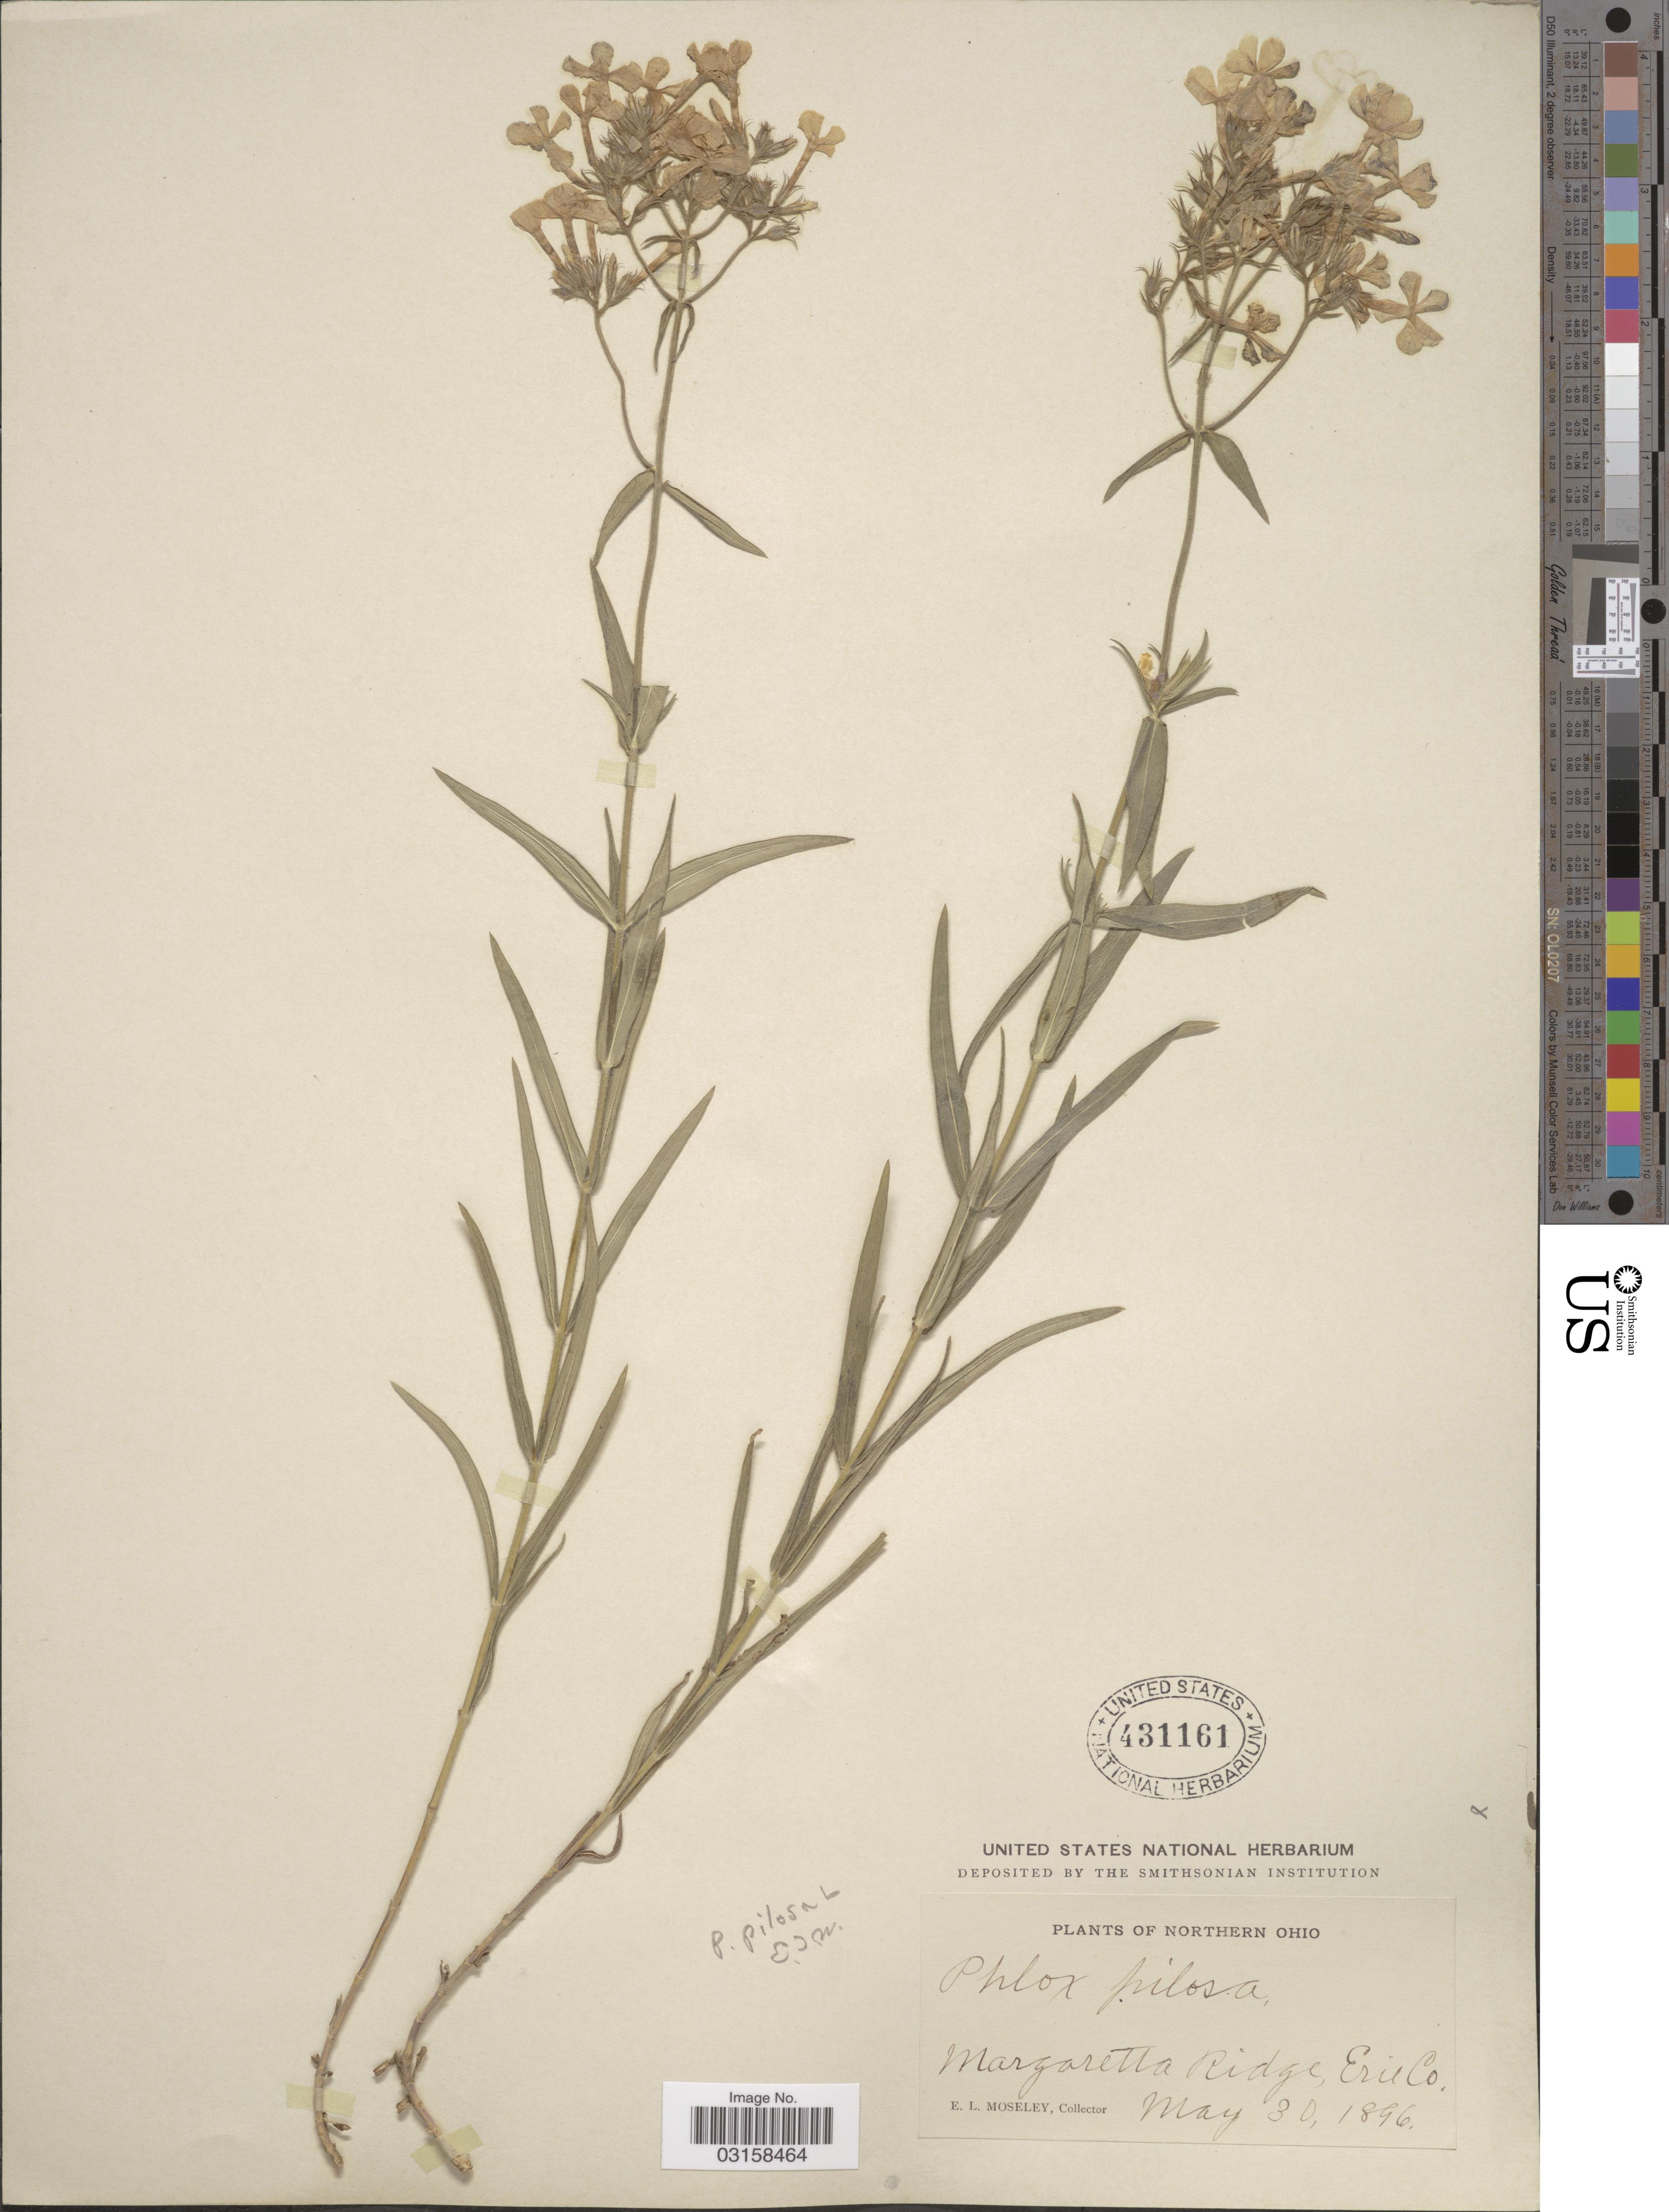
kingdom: Plantae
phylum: Tracheophyta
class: Magnoliopsida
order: Ericales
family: Polemoniaceae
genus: Phlox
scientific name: Phlox pilosa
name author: L.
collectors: E. Moseley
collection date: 1896-05-30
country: United States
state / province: Ohio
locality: Northern Ohio. Margaretta Ridge, Erie Co.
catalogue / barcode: US 431161